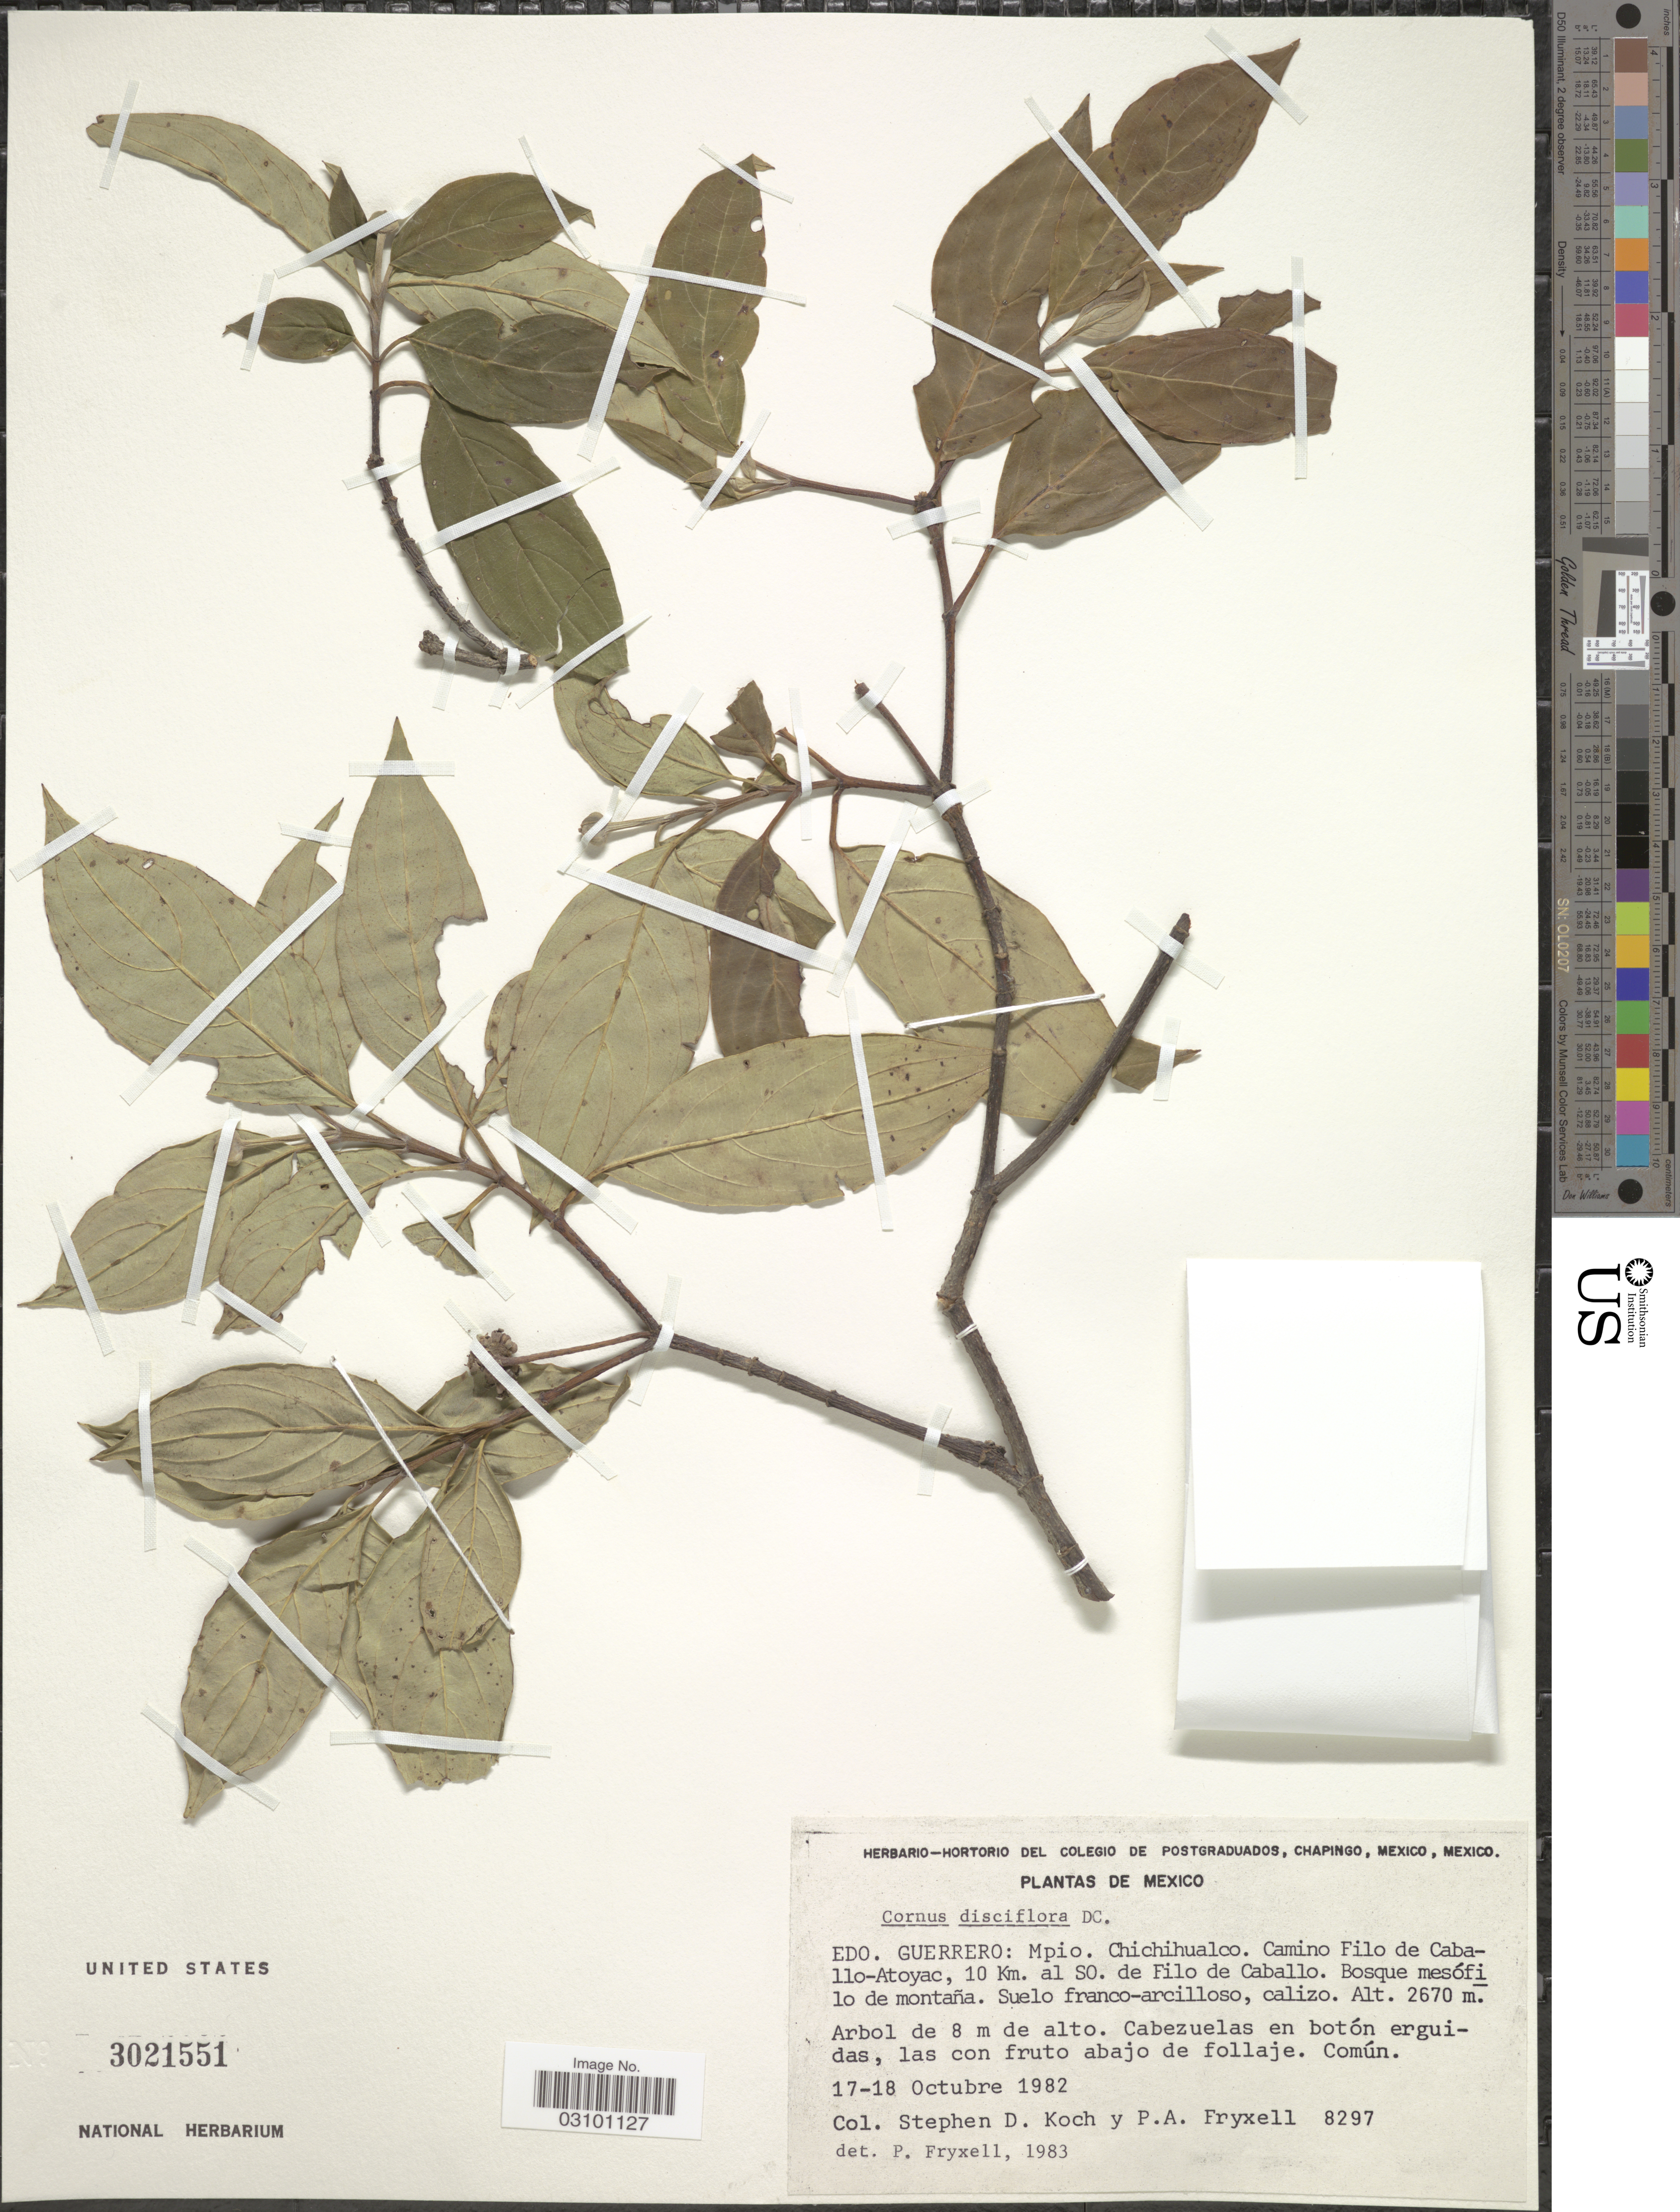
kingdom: Plantae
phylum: Tracheophyta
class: Magnoliopsida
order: Cornales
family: Cornaceae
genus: Cornus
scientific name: Cornus disciflora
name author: Moc. & Sessé ex DC.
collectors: S. D. Koch & P. A. Fryxell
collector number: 8297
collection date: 1982-10-17/1982-10-18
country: Mexico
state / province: Guerrero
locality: Edo. Guerrero: Mpio. Chichihualco. Camino Filo de Caballo-Atoyac, 10 Km. al SO. de Filo de Caballo.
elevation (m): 2670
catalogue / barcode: US 3021551